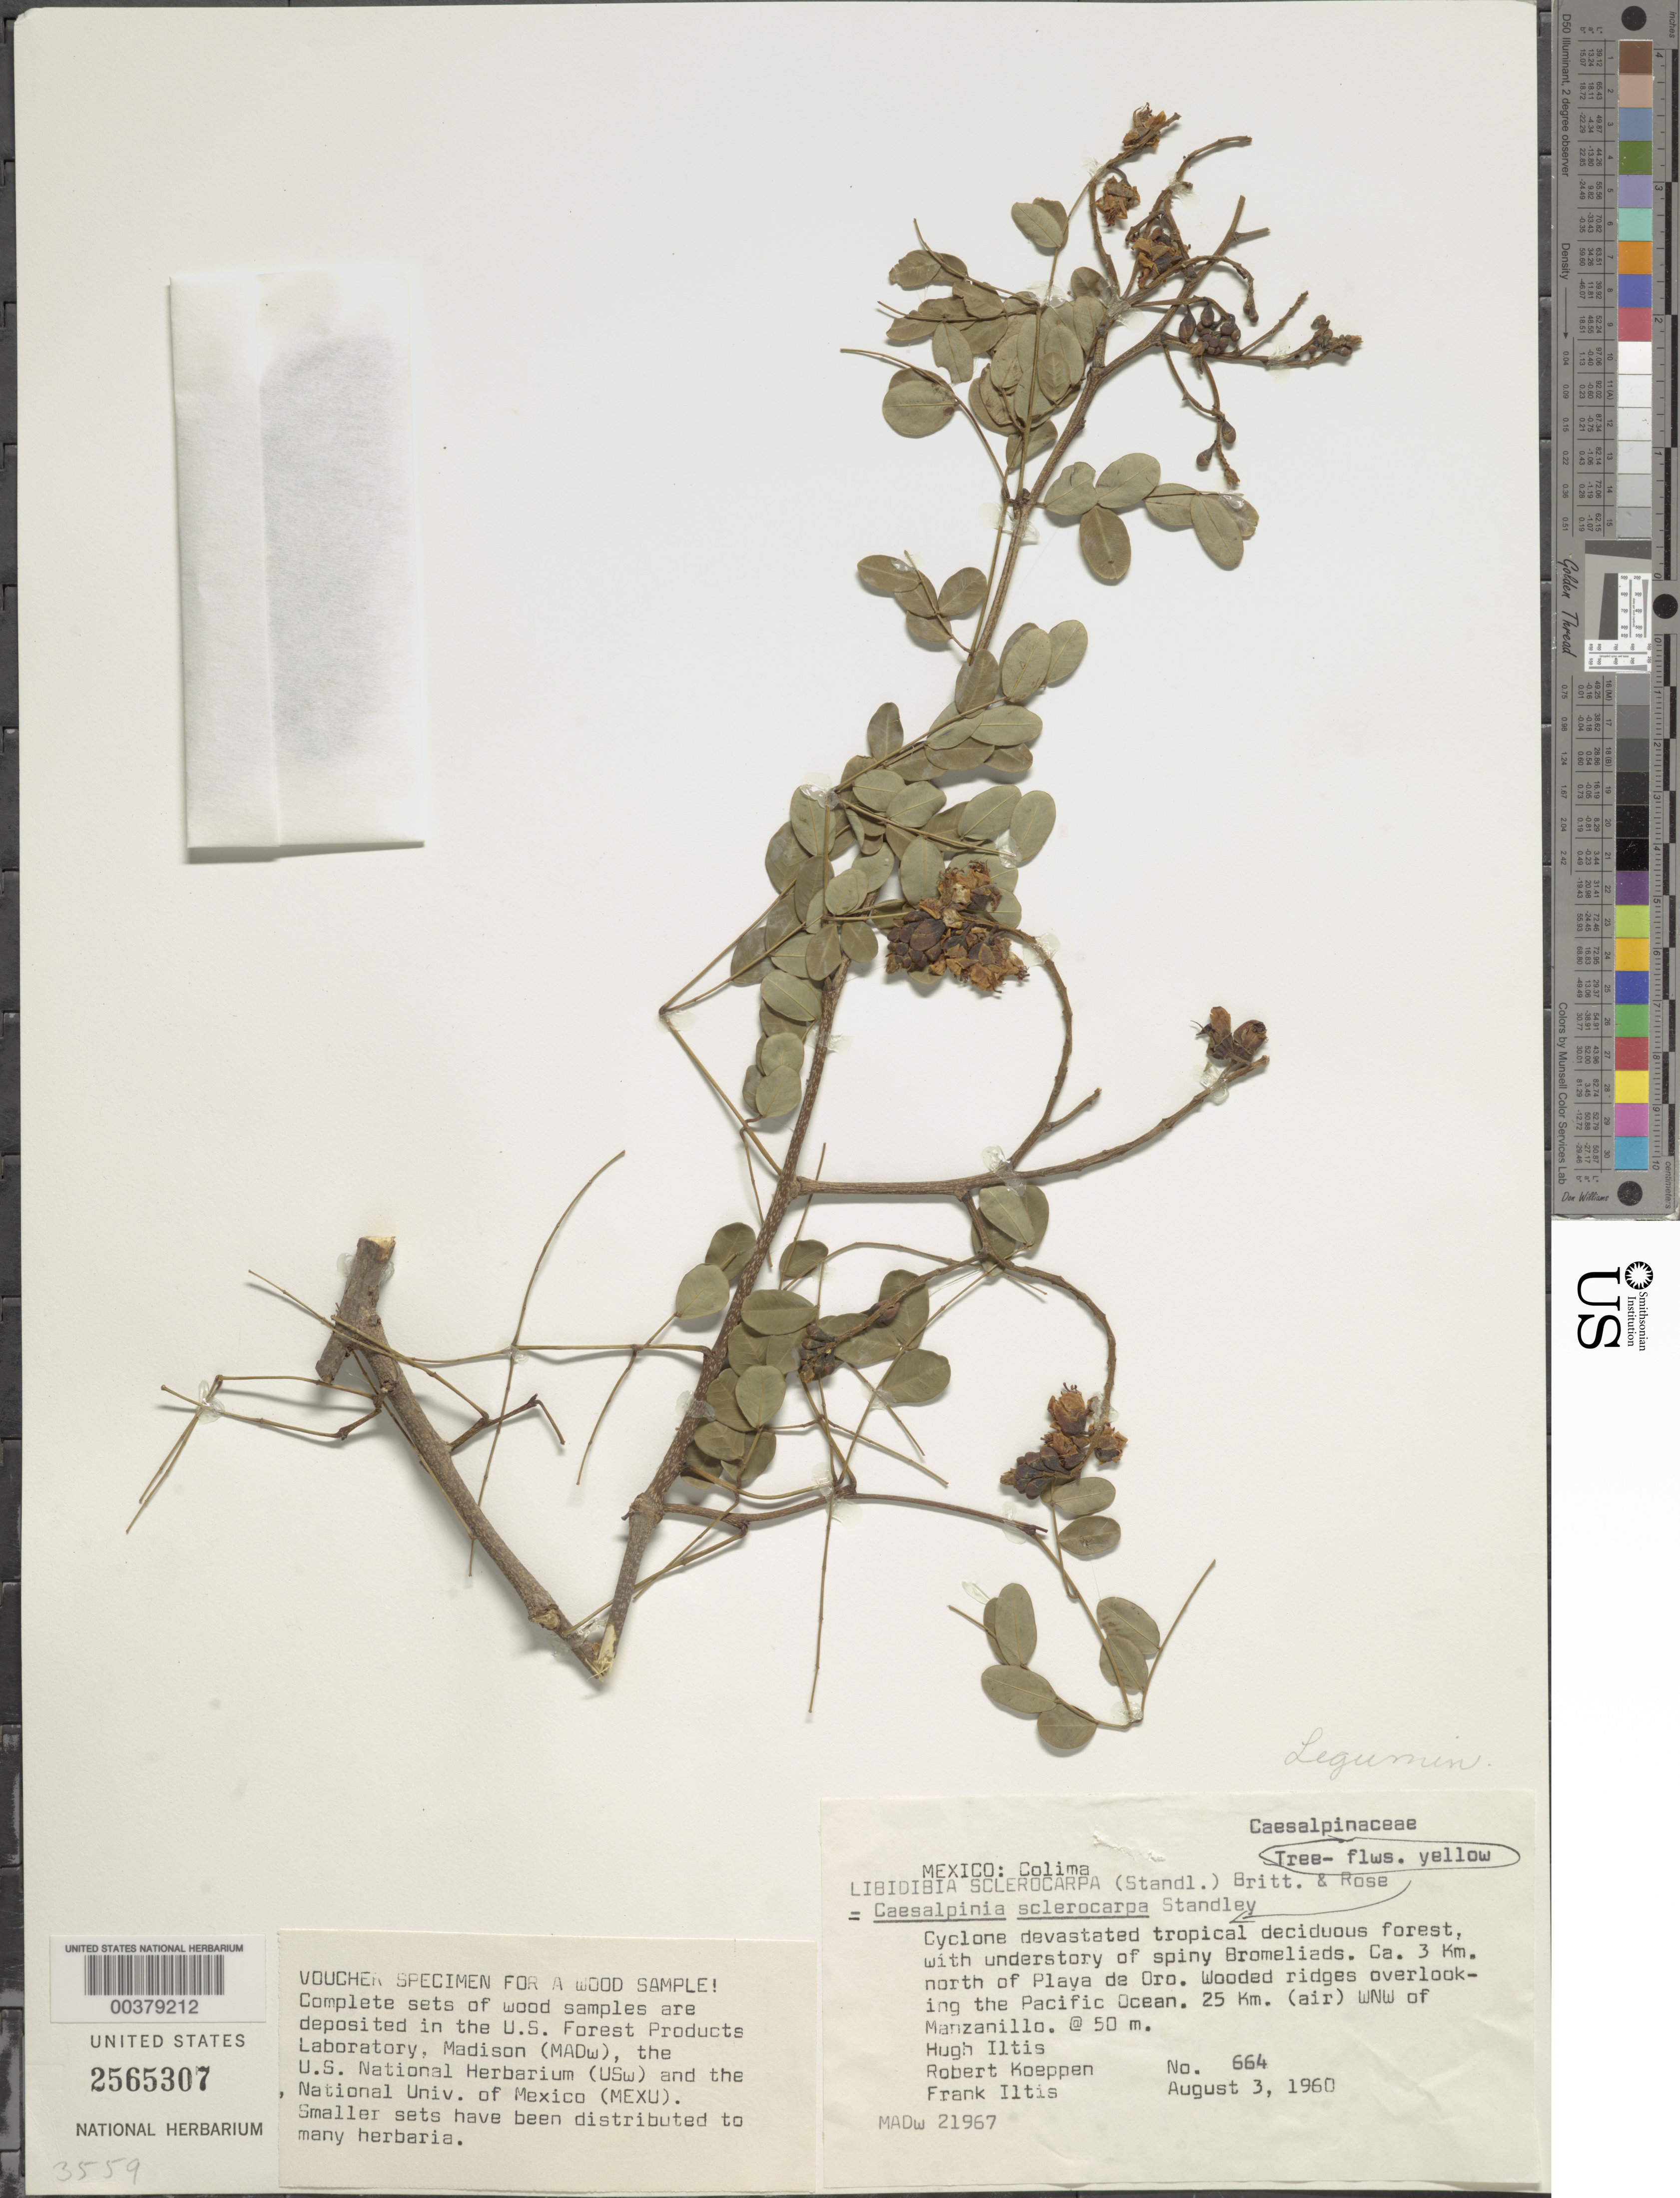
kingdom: Plantae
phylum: Tracheophyta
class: Magnoliopsida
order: Fabales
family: Fabaceae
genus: Libidibia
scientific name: Libidibia sclerocarpa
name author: (Standl.) Britton & Rose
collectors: H. H. Iltis, R. C. Koeppen & F. S. Iltis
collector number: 21967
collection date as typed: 03 Aug 1960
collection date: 1960-08-03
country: Mexico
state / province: Colima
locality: Ca 3 km N of Playa de Oro; ridges overlooking the Pacific ocean; 25 km WNW of Manzanillo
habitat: Cyclone devastated tropical deciduous forest with understory; wooded ridges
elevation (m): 50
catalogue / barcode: US 2565307